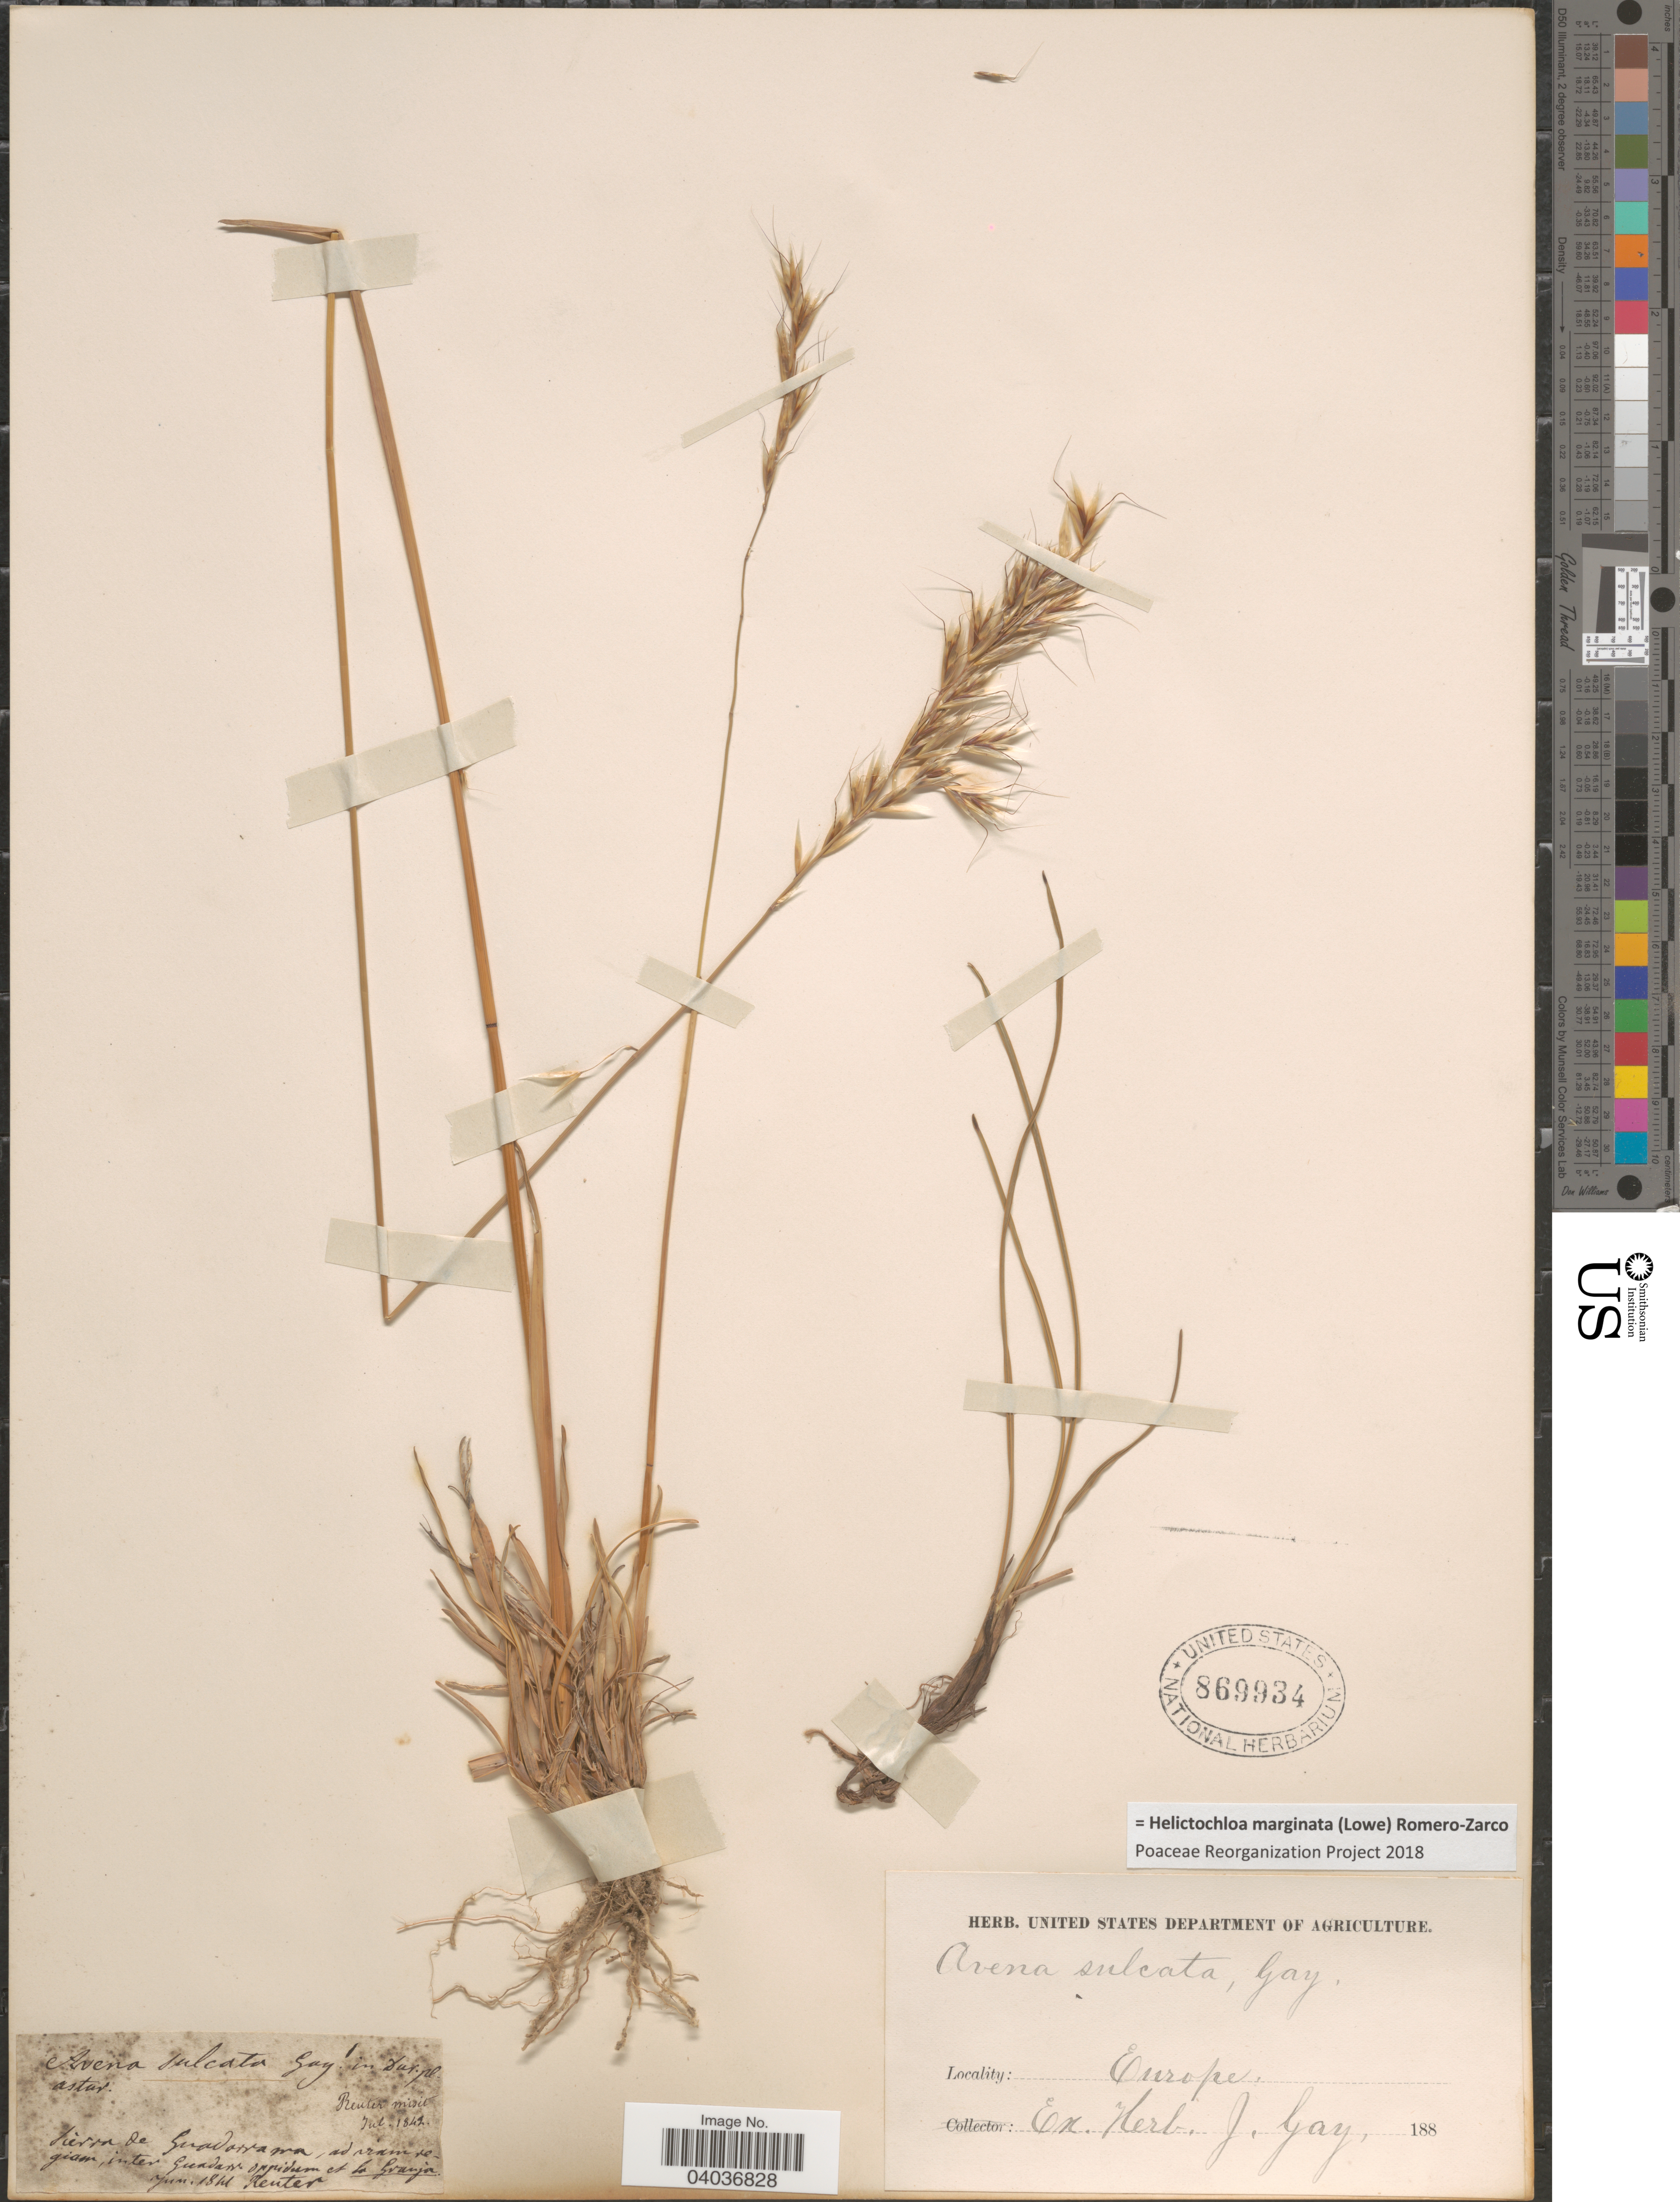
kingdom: Plantae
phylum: Tracheophyta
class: Liliopsida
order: Poales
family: Poaceae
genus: Helictochloa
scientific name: Helictochloa marginata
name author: (Lowe) Romero-Zarco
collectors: -. Reuter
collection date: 1841-06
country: Spain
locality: Sierra de Guadarrama, ad viam regiam, inter Guadarr. oppidum et La Granja. Europe.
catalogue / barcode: US 869934